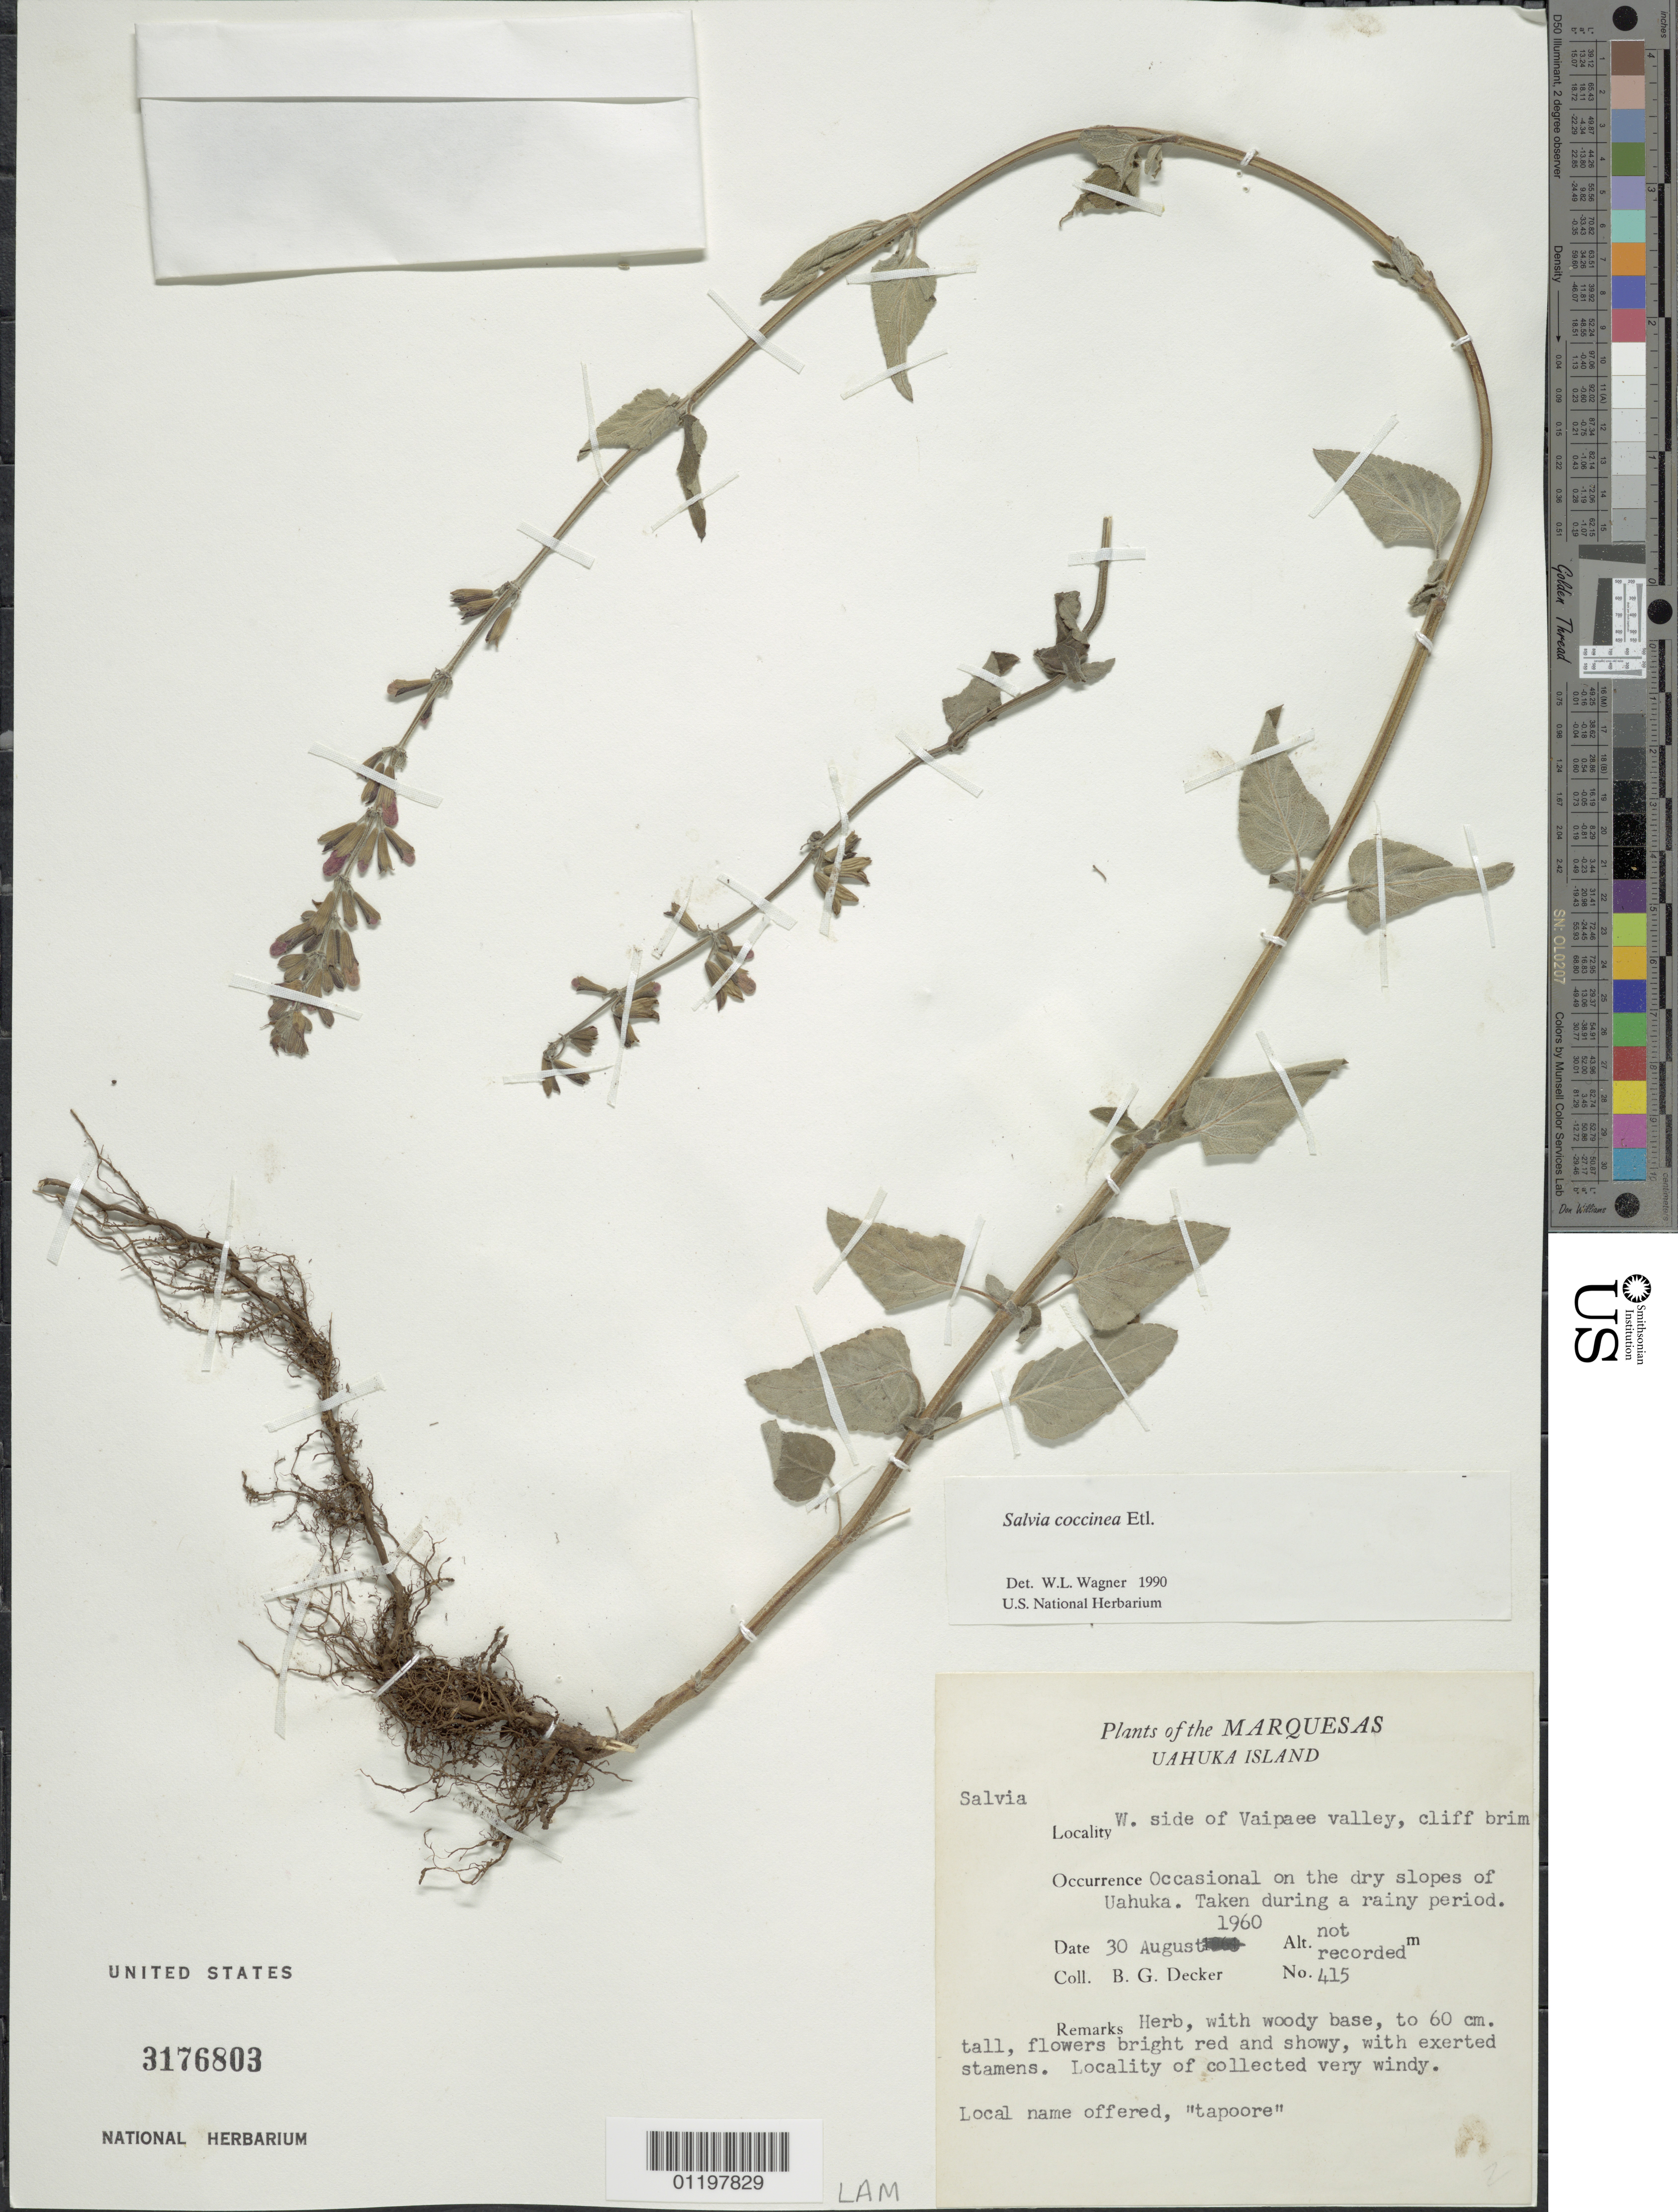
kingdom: Plantae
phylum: Tracheophyta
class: Magnoliopsida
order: Lamiales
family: Lamiaceae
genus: Salvia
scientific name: Salvia coccinea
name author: Etl.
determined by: Wagner, W. L., (BOT), Smithsonian Institution - National Museum of Natural History (UNITED STATES)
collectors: B. G. Decker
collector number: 415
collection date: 1960-08-30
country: French Polynesia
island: Ua Huka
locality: W side of Vaipaee Valley, cliff brim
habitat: Dry slopes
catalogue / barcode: US 3176803